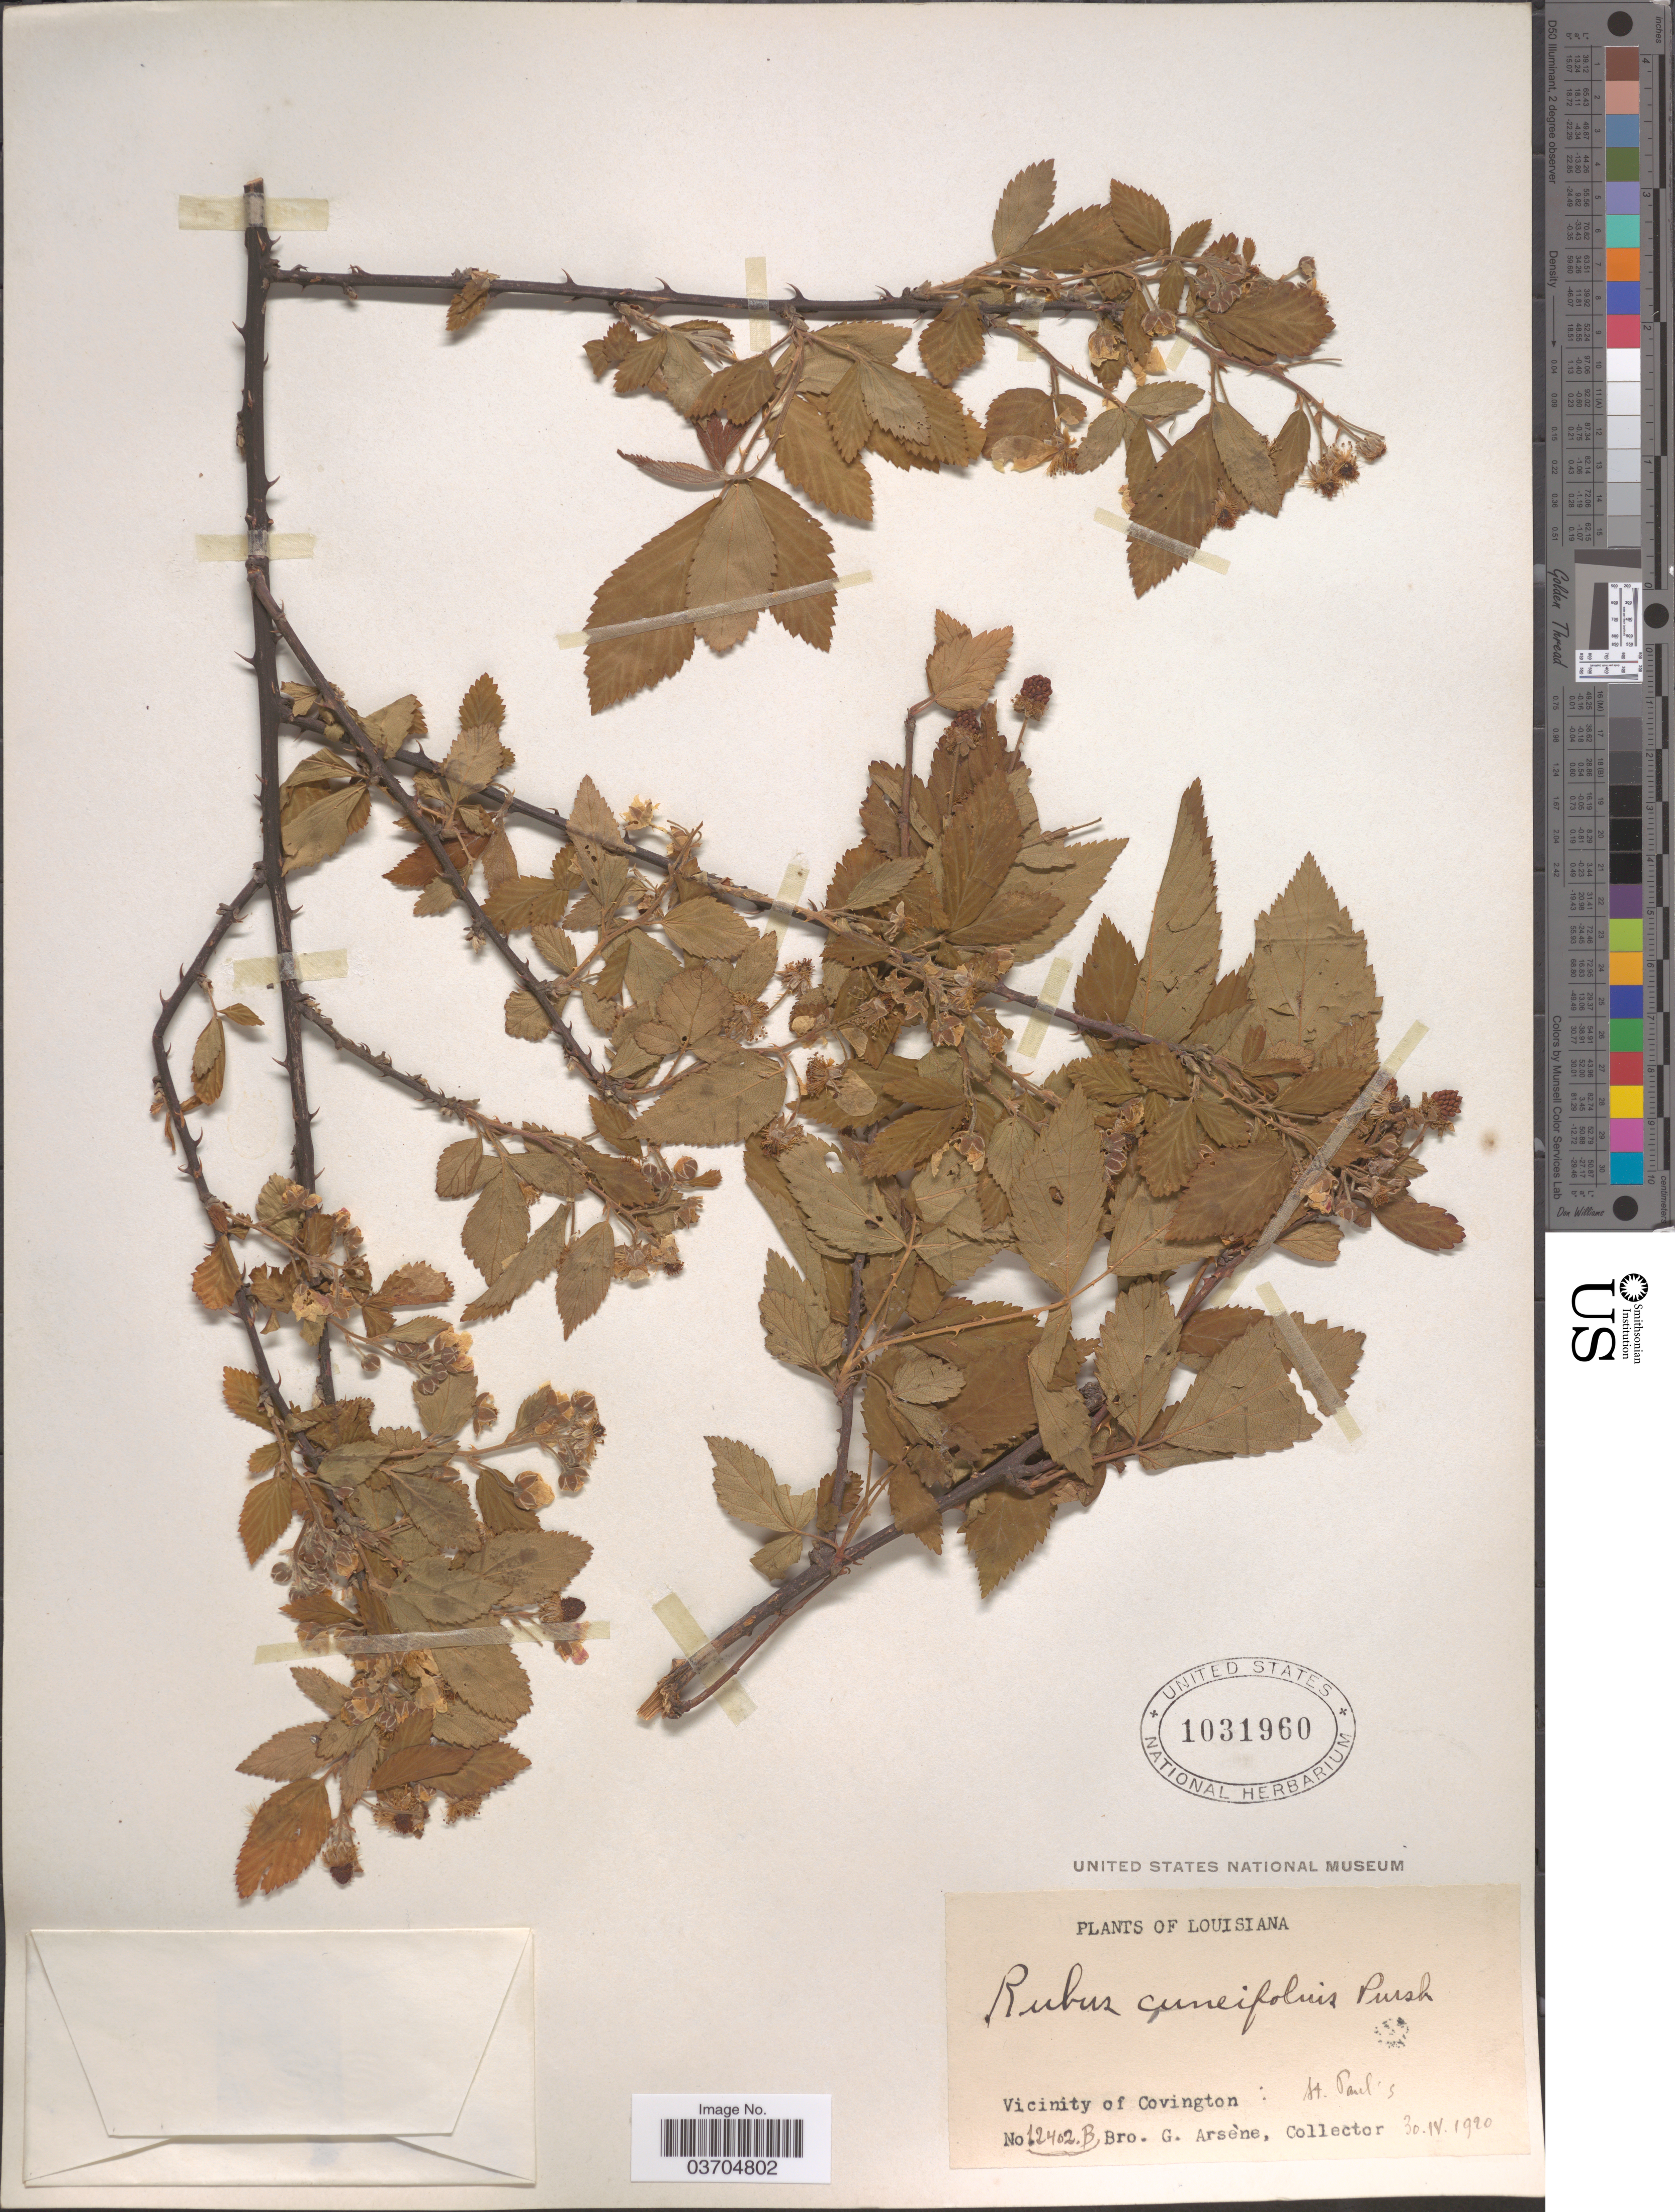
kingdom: Plantae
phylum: Tracheophyta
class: Magnoliopsida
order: Rosales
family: Rosaceae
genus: Rubus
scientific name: Rubus cuneifolius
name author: Pursh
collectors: Bro. G. Arsène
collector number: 12402B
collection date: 1920-04-30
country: United States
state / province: Louisiana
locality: Vicinity of Covington: St. Paul's.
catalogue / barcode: US 1031960